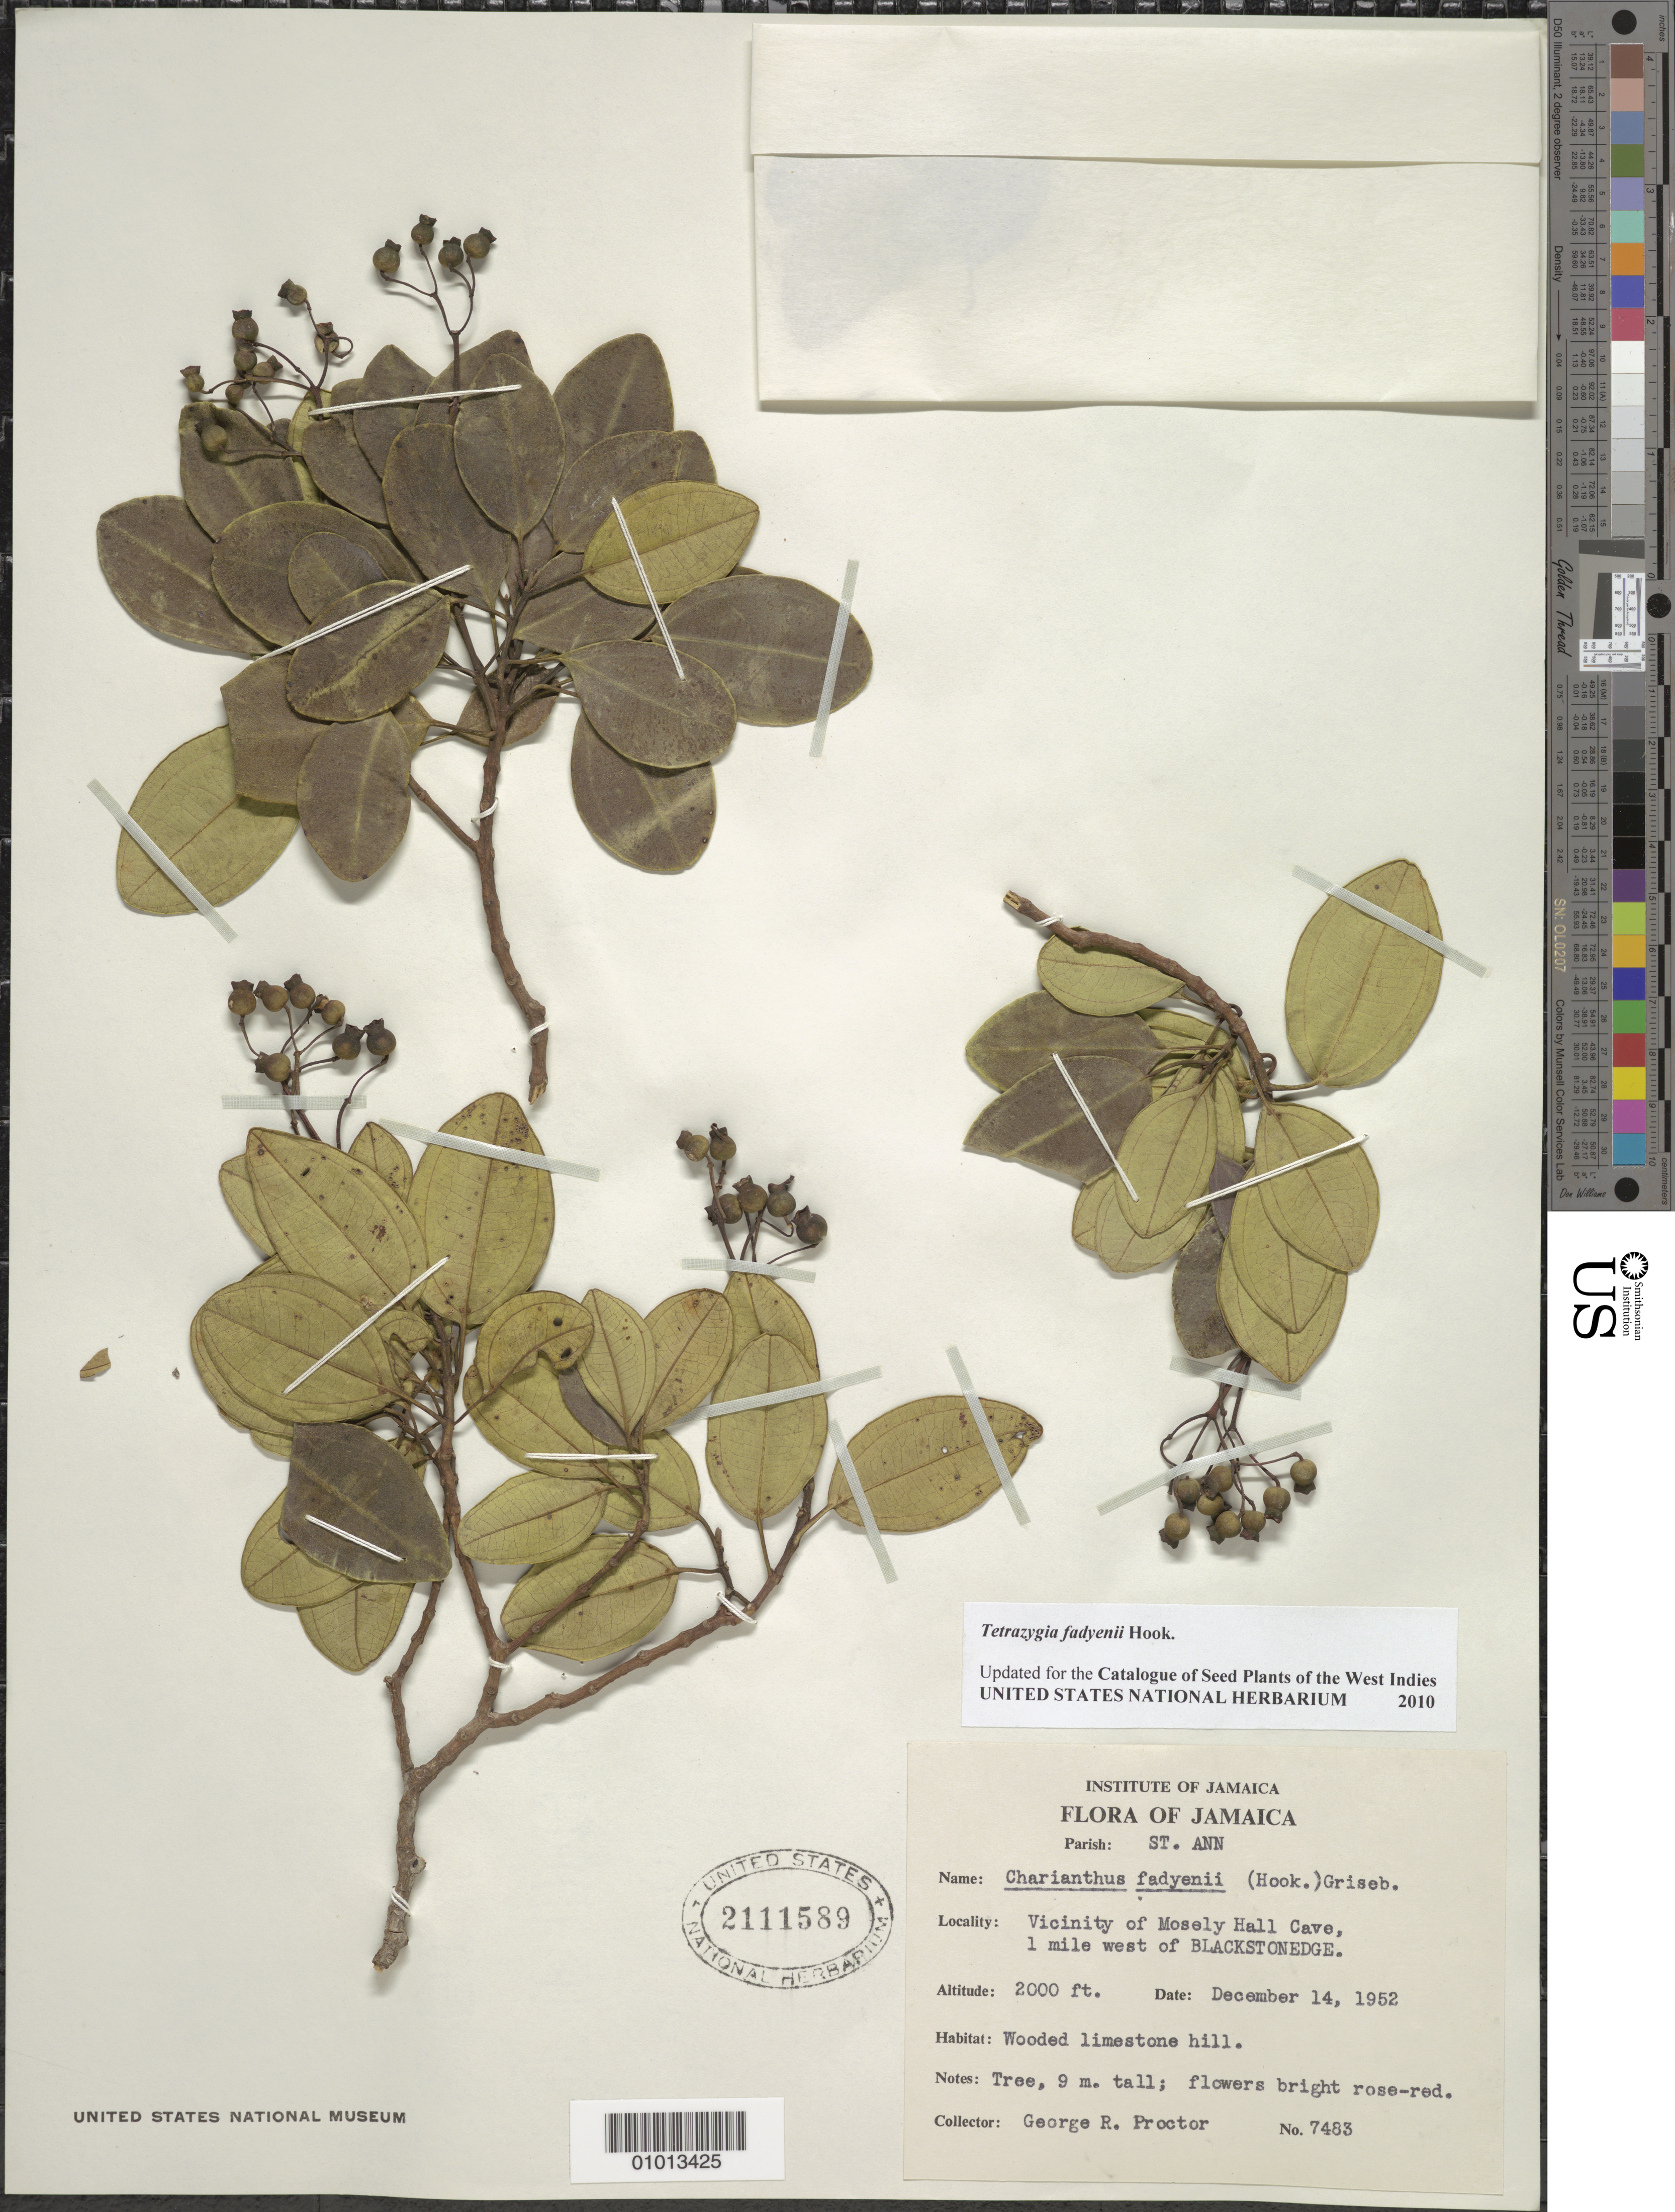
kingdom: Plantae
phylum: Tracheophyta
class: Magnoliopsida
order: Myrtales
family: Melastomataceae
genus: Tetrazygia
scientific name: Tetrazygia fadyenii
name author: Hook.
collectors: G. R. Proctor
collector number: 7483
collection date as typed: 14 Dec 1952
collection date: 1952-12-14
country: Jamaica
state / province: Saint Ann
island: Jamaica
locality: Vicinity of Mosely Hall Cave, 1 mile west of Blackstonedge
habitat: Wooded limestone hill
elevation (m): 610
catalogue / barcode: US 2111589